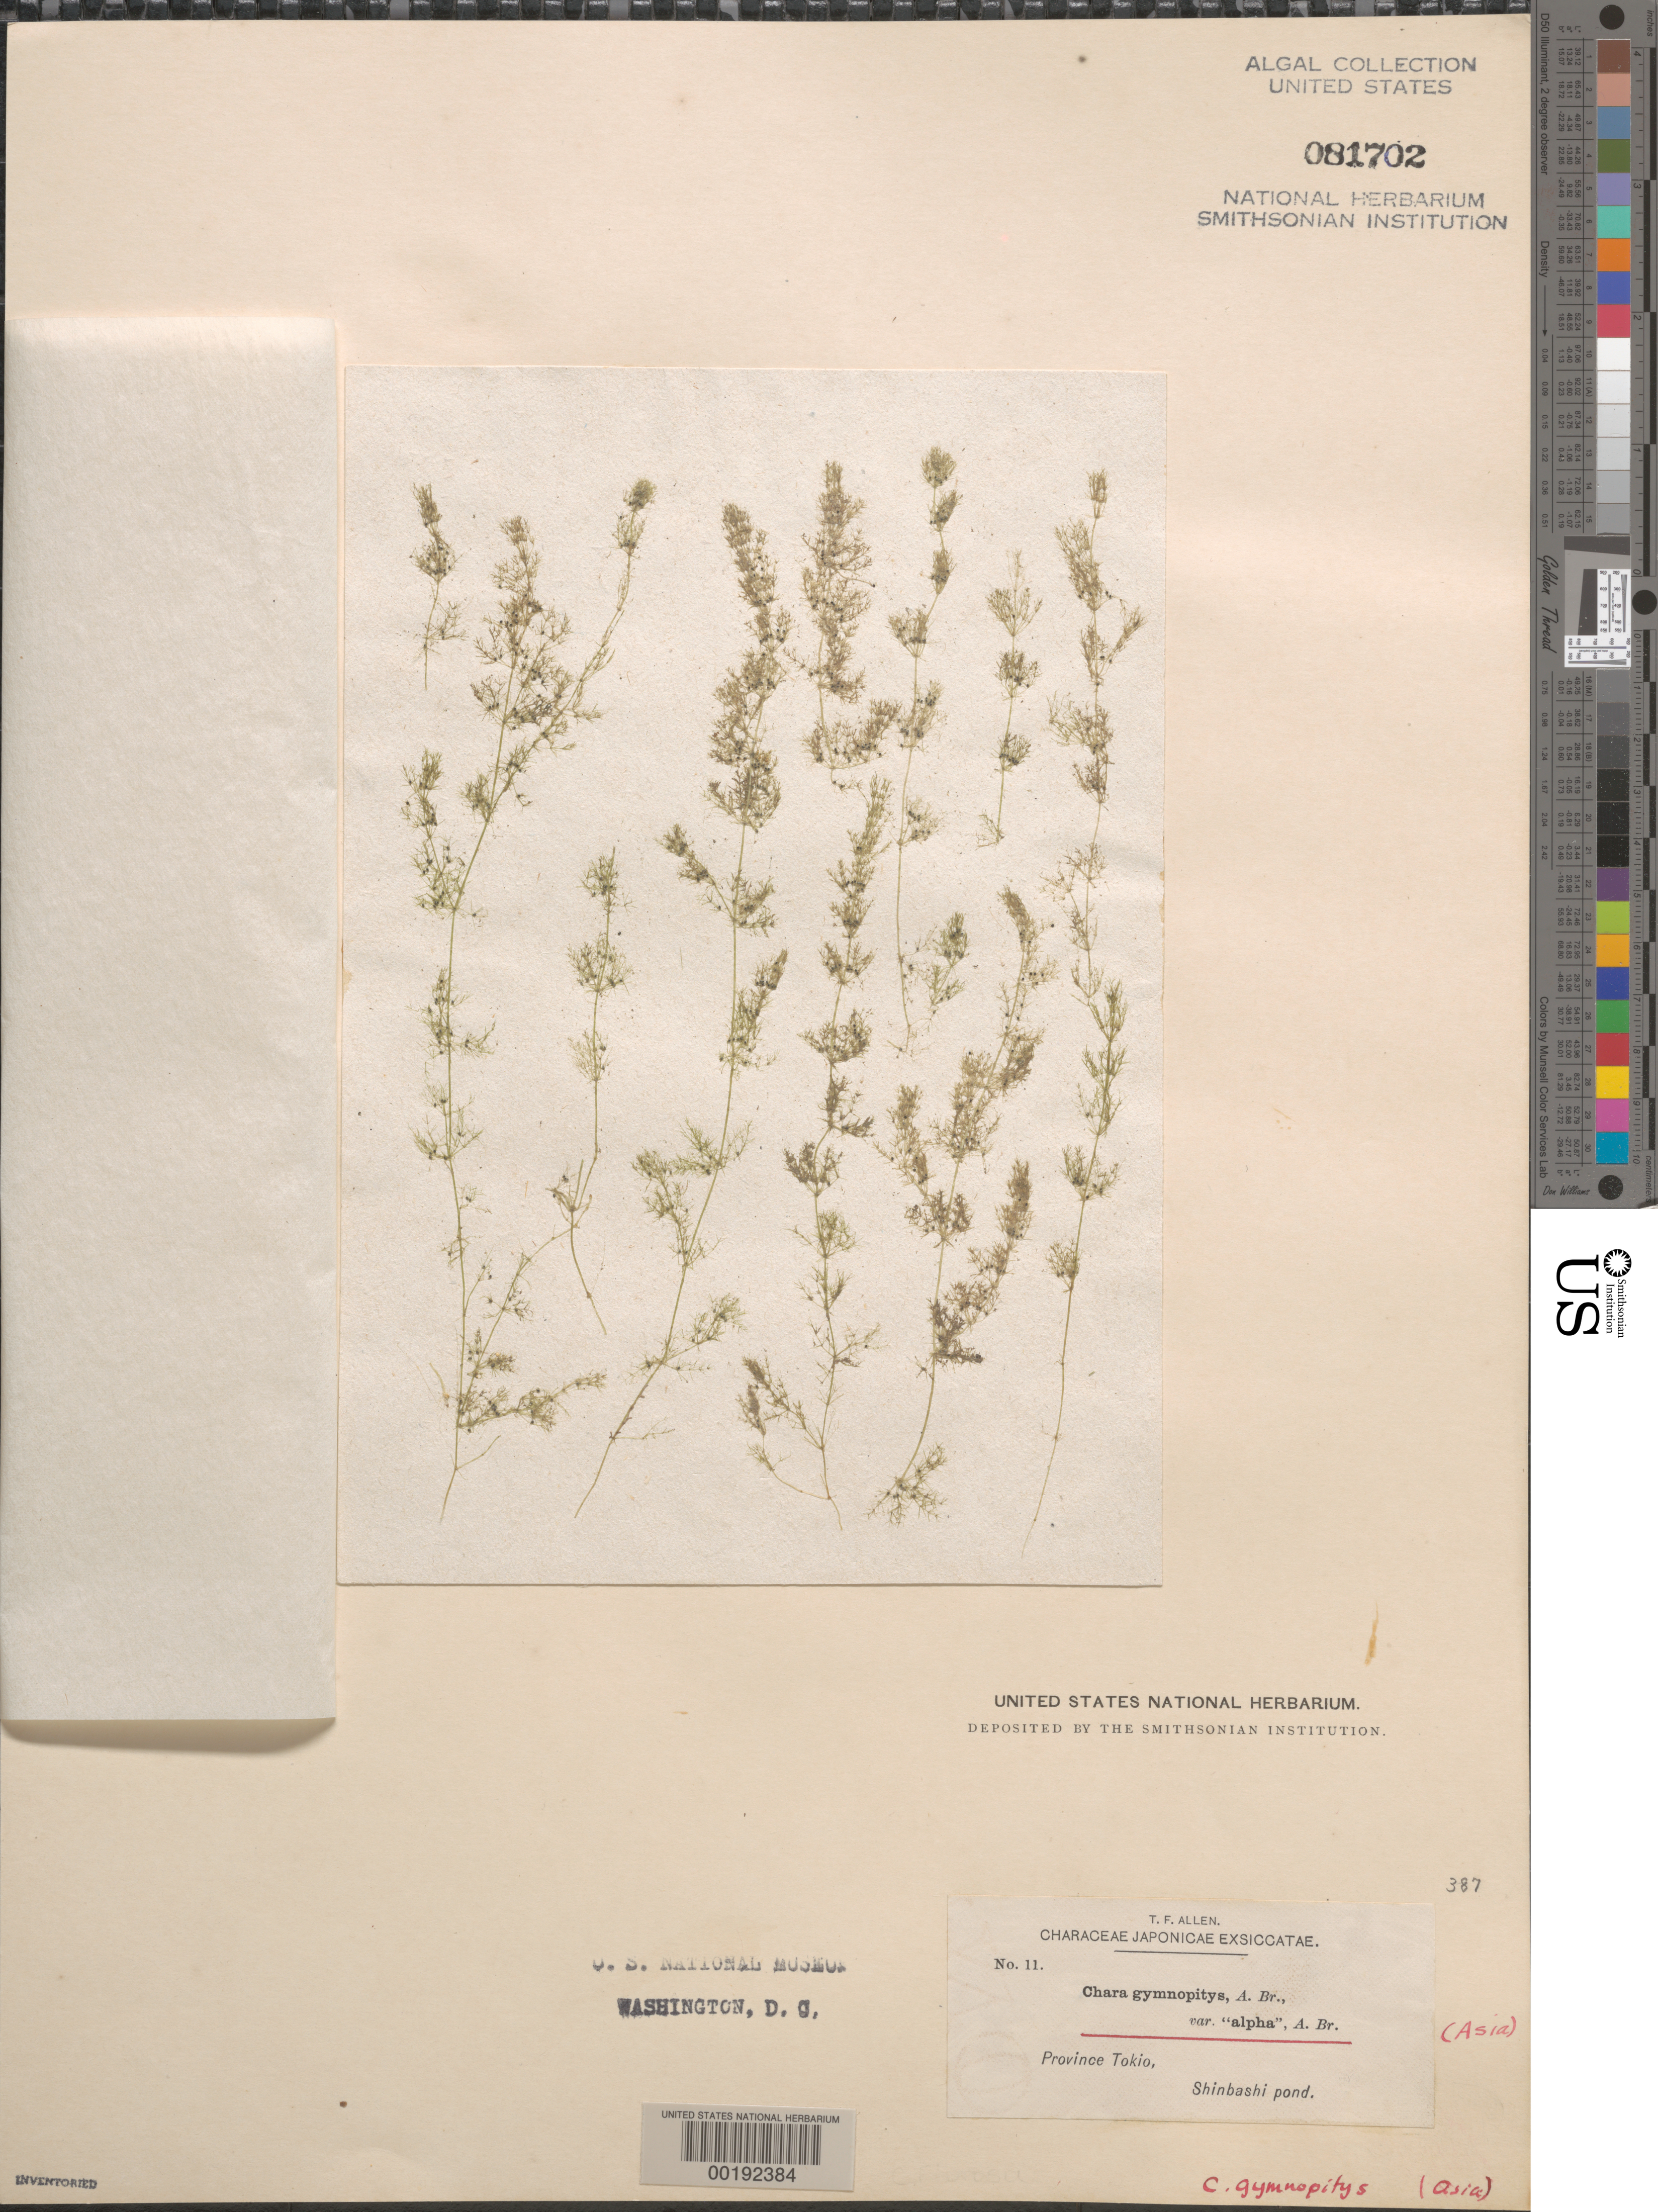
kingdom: Plantae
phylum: Charophyta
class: Charophyceae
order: Charales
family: Characeae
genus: Chara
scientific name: Chara fibrosa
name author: C. Agardh ex Bruzelius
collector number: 11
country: Japan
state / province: Tokyo, Federal City of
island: Honshu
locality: Shinbashi Pond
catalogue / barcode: US 81702